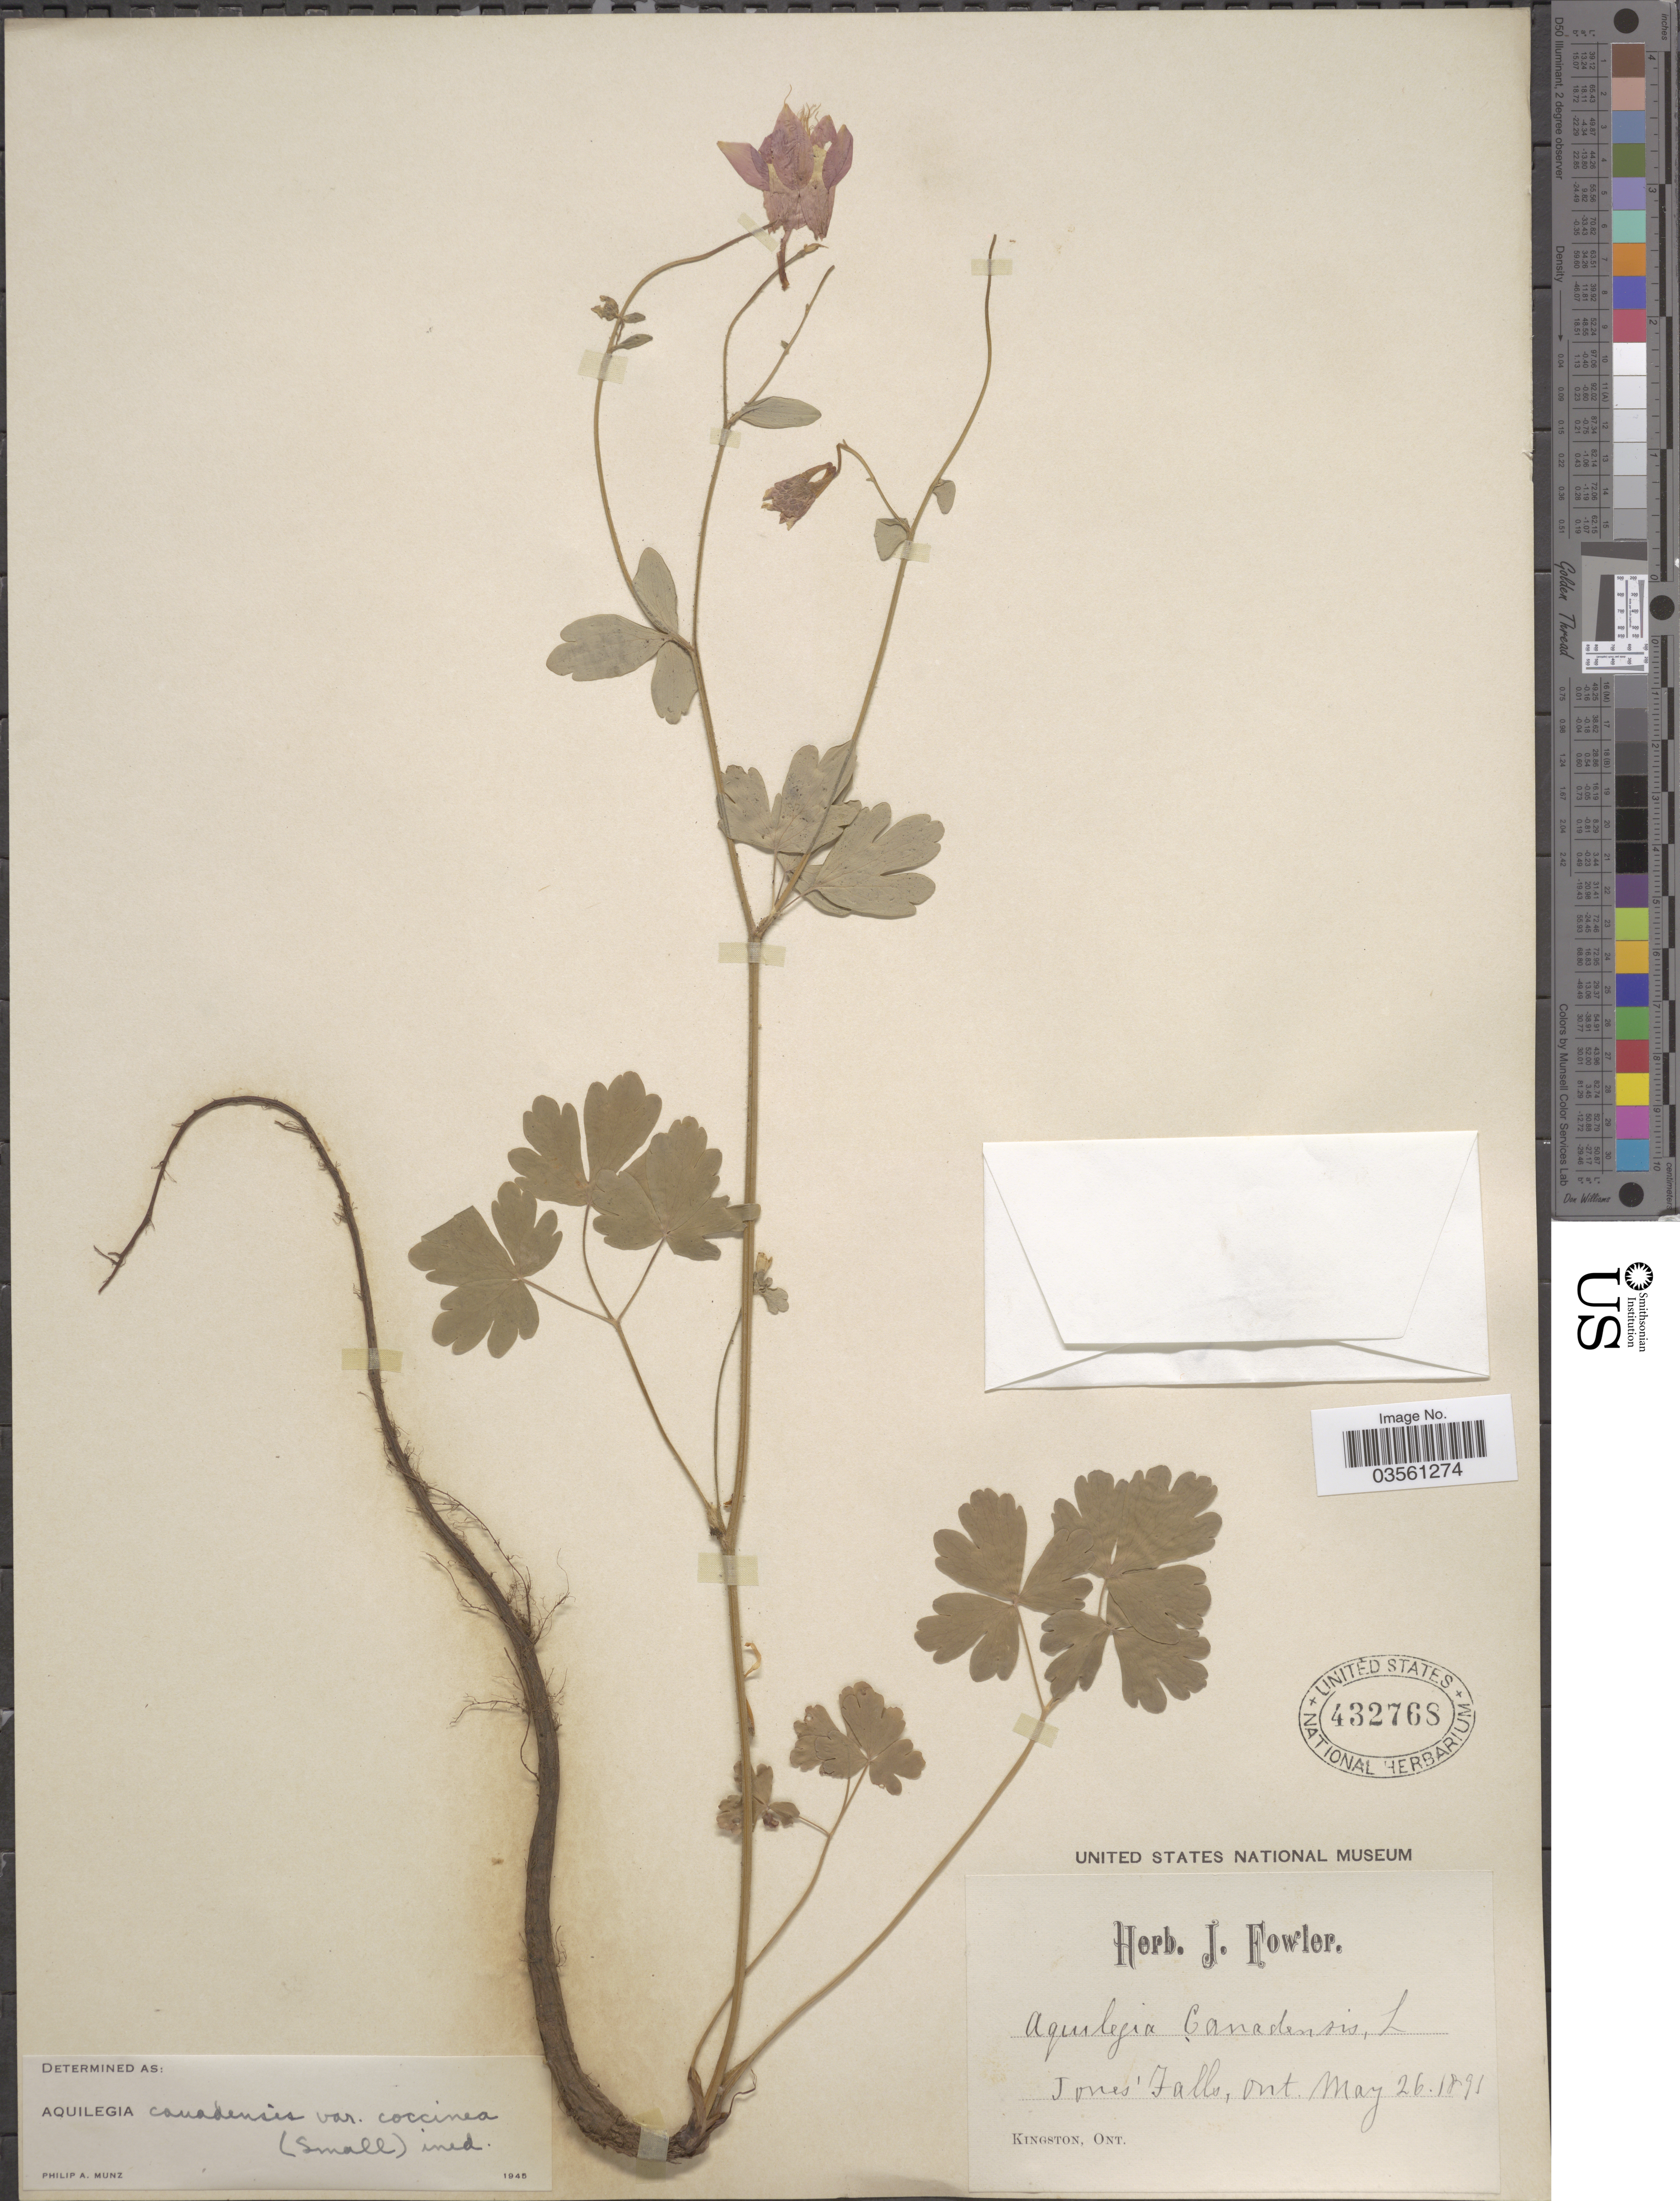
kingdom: Plantae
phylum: Tracheophyta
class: Magnoliopsida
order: Ranunculales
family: Ranunculaceae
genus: Aquilegia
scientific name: Aquilegia canadensis var. coccinea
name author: (Small) Munz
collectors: ex herb. J. Fowler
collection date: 1891-05-26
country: Canada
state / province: Ontario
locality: Jones' Falls.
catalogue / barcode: US 432768